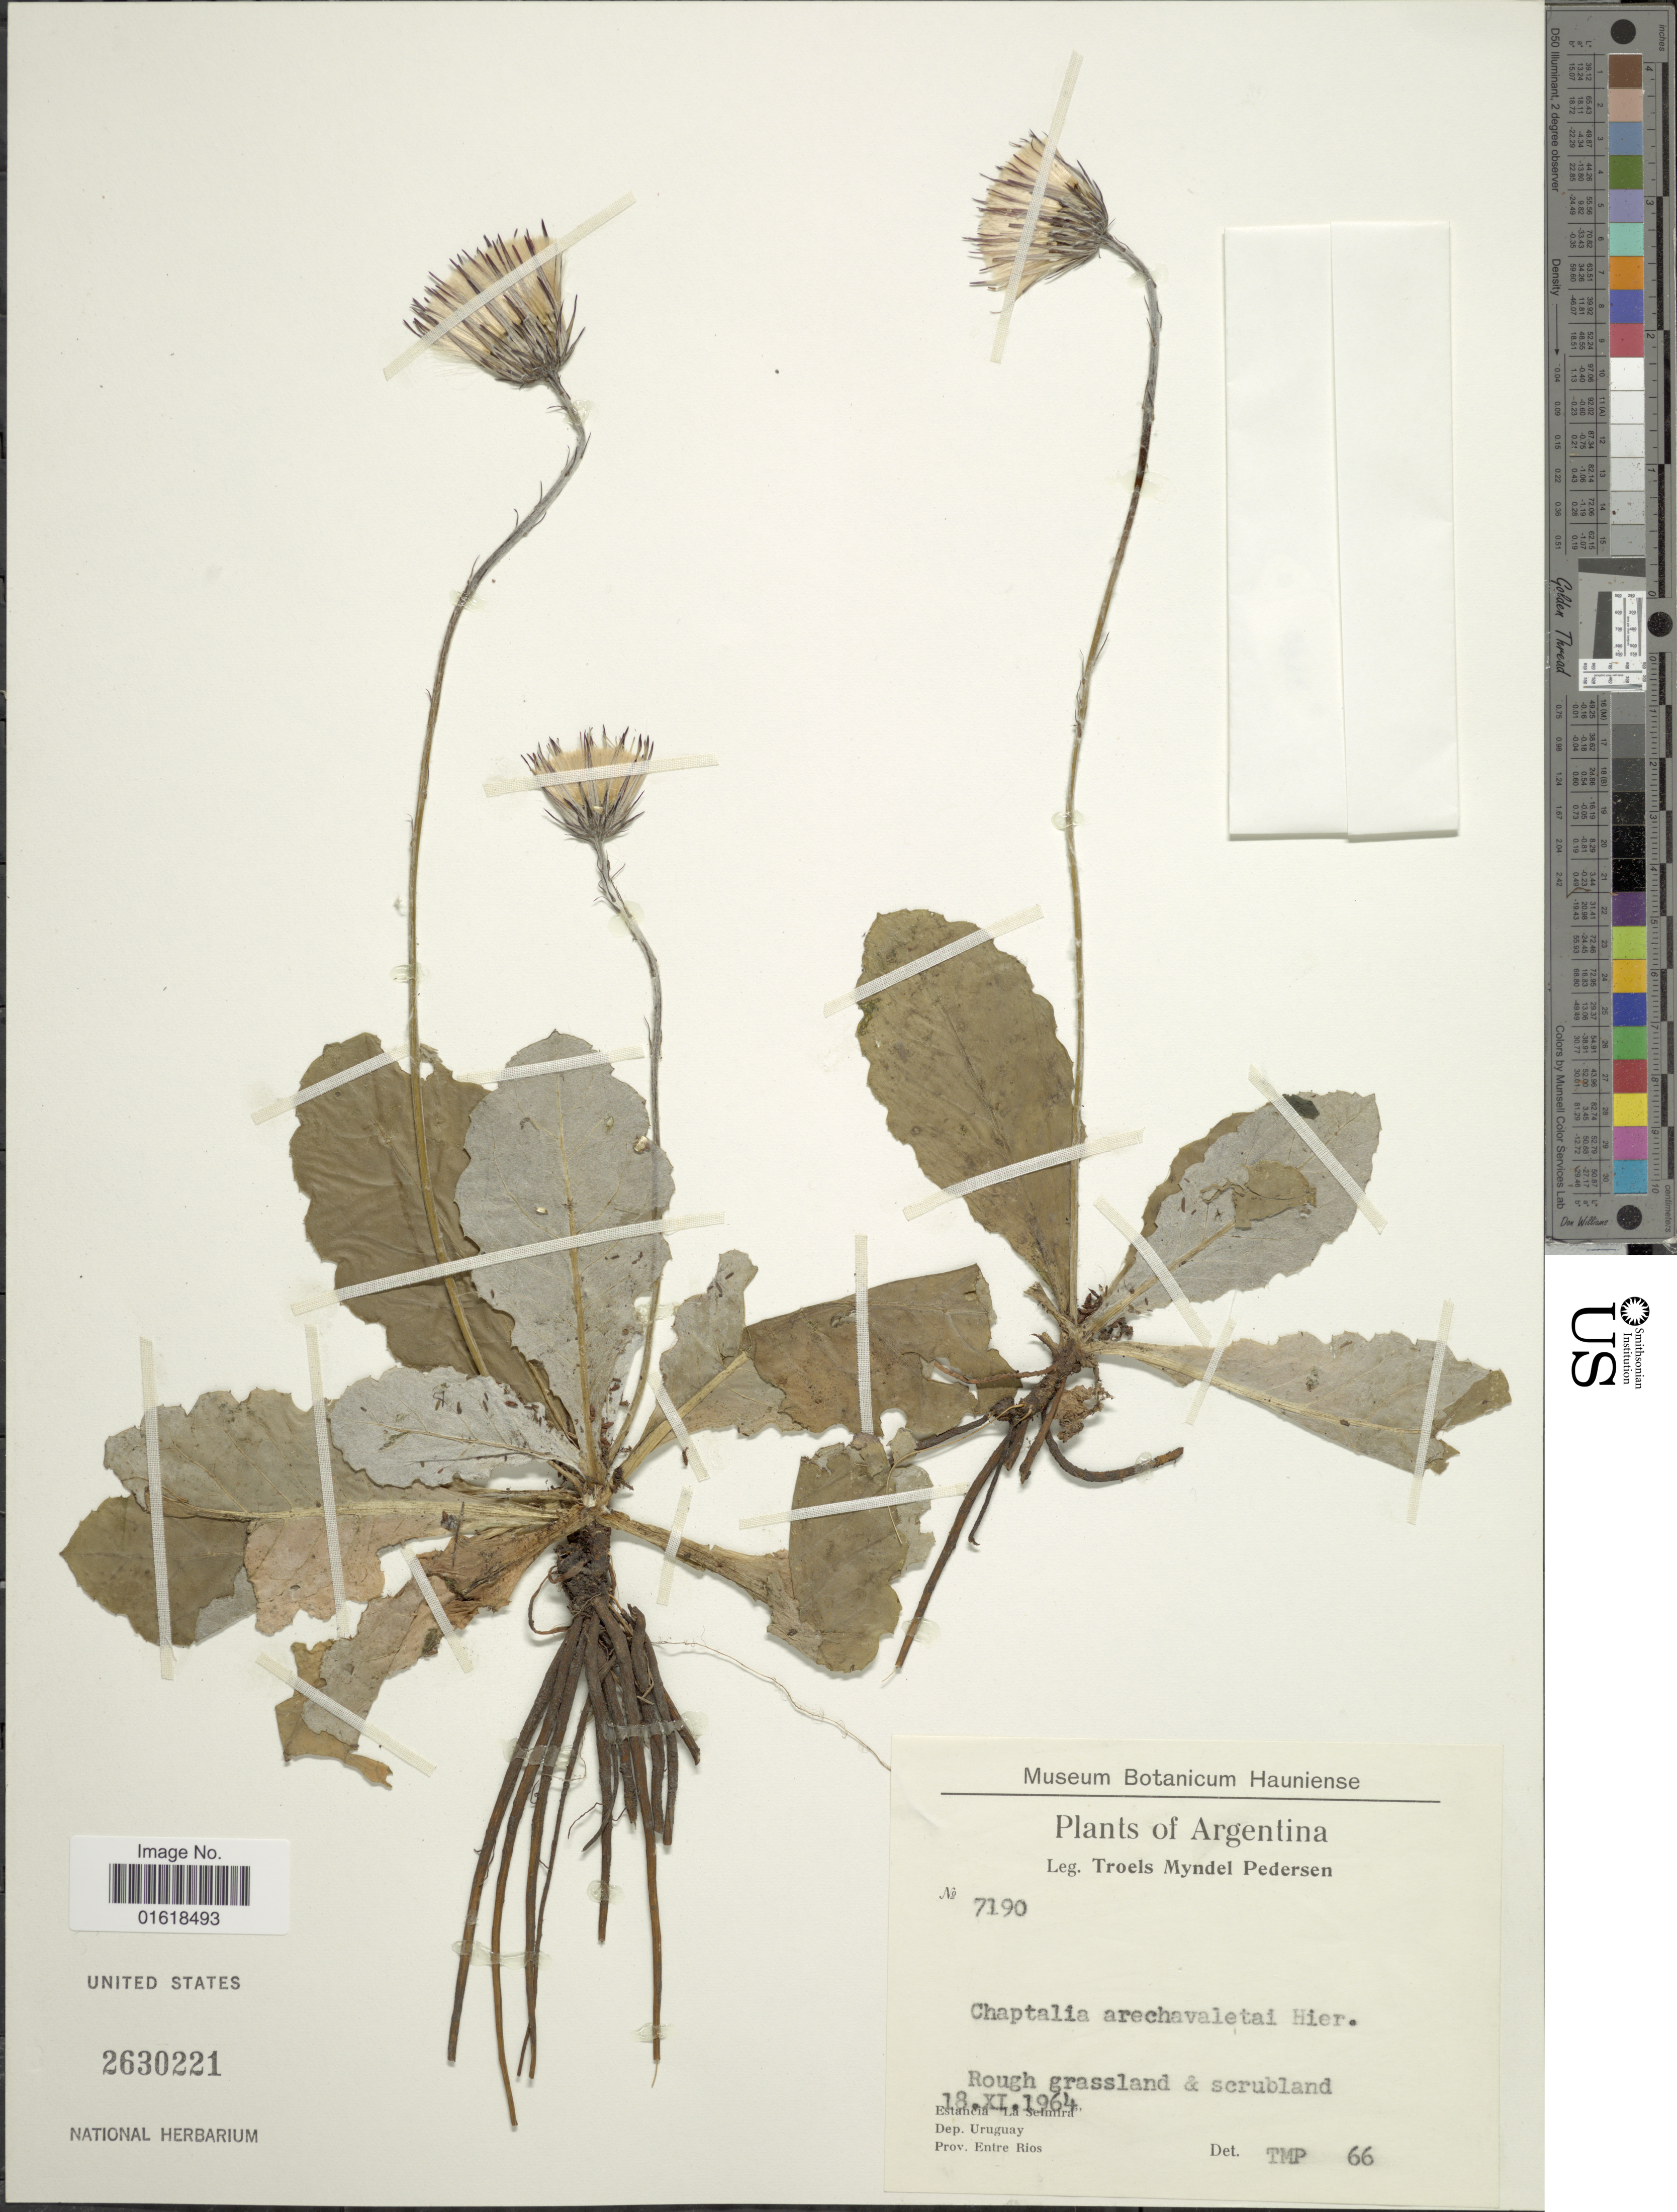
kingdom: Plantae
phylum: Tracheophyta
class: Magnoliopsida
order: Asterales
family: Asteraceae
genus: Chaptalia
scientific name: Chaptalia arechavaletae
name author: Arechav.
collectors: T. Pederson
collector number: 7190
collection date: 1964-11-18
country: Argentina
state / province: Entre Rios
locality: Estancia "La Selmira". Dep. Uruguay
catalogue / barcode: US 2630221